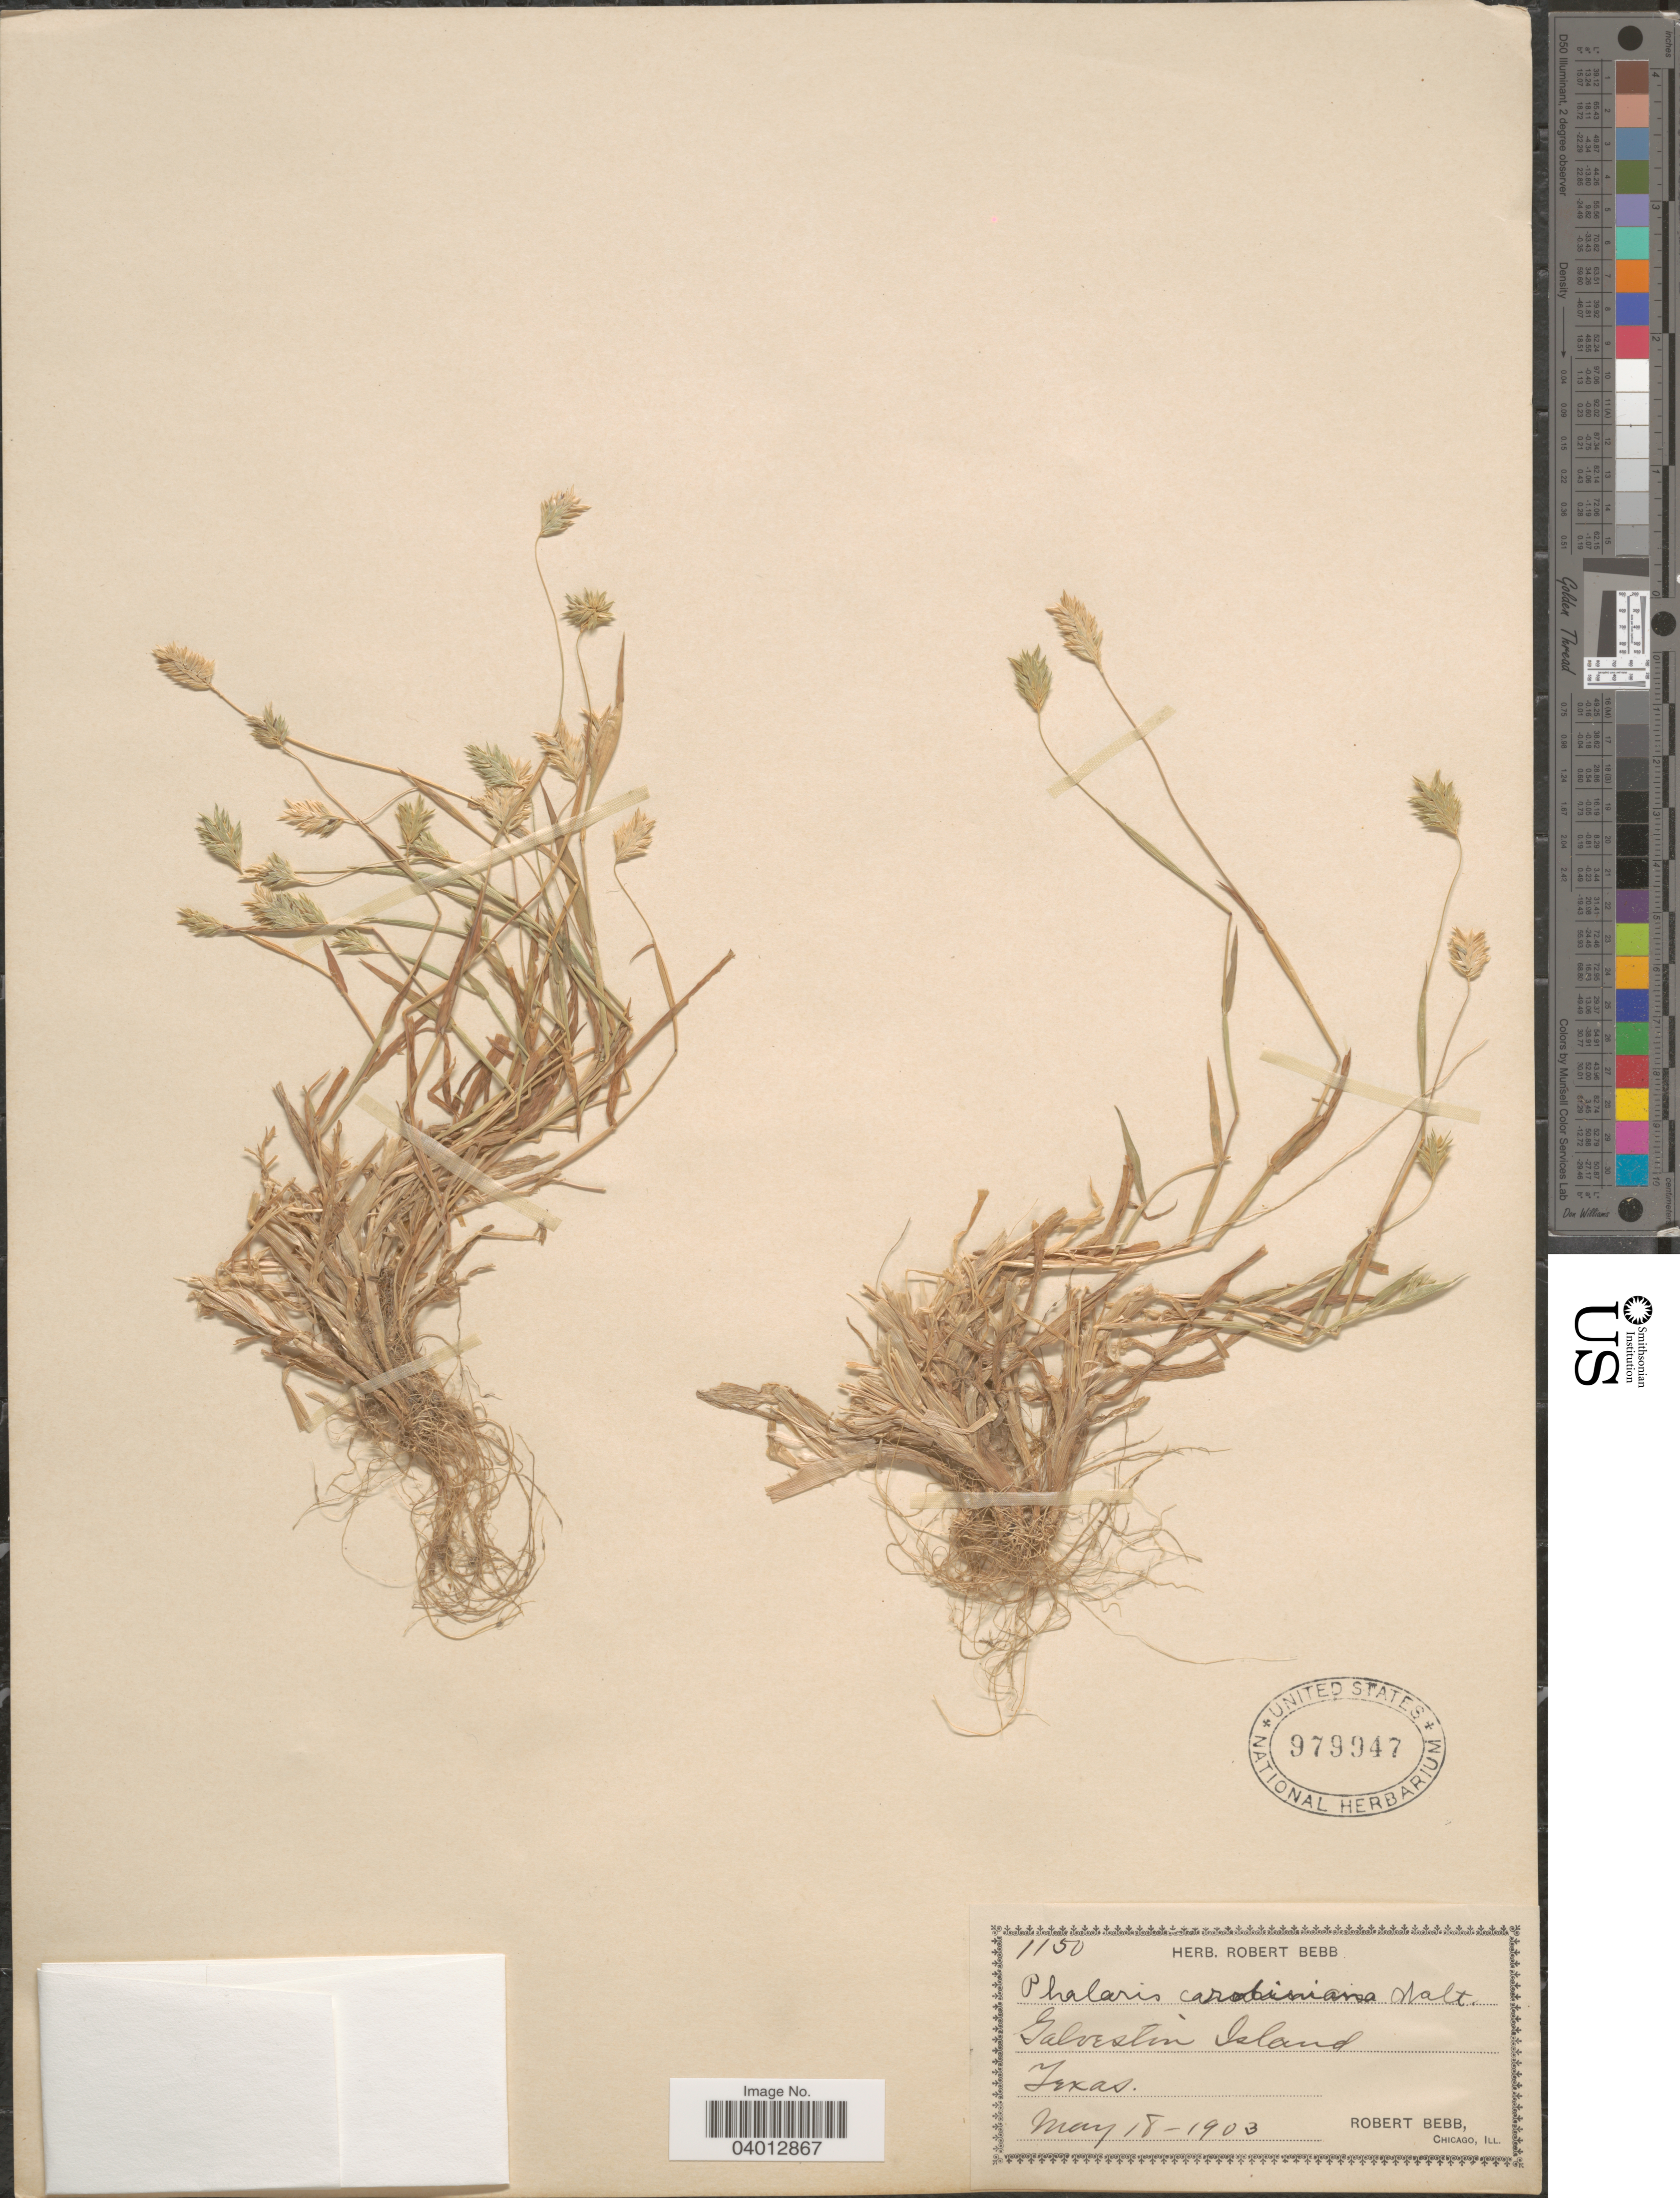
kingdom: Plantae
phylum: Tracheophyta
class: Liliopsida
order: Poales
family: Poaceae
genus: Phalaris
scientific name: Phalaris caroliniana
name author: Walter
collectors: R. Bebb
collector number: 1150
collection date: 1903-05-18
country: United States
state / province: Texas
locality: Galveston Island.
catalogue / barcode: US 979947